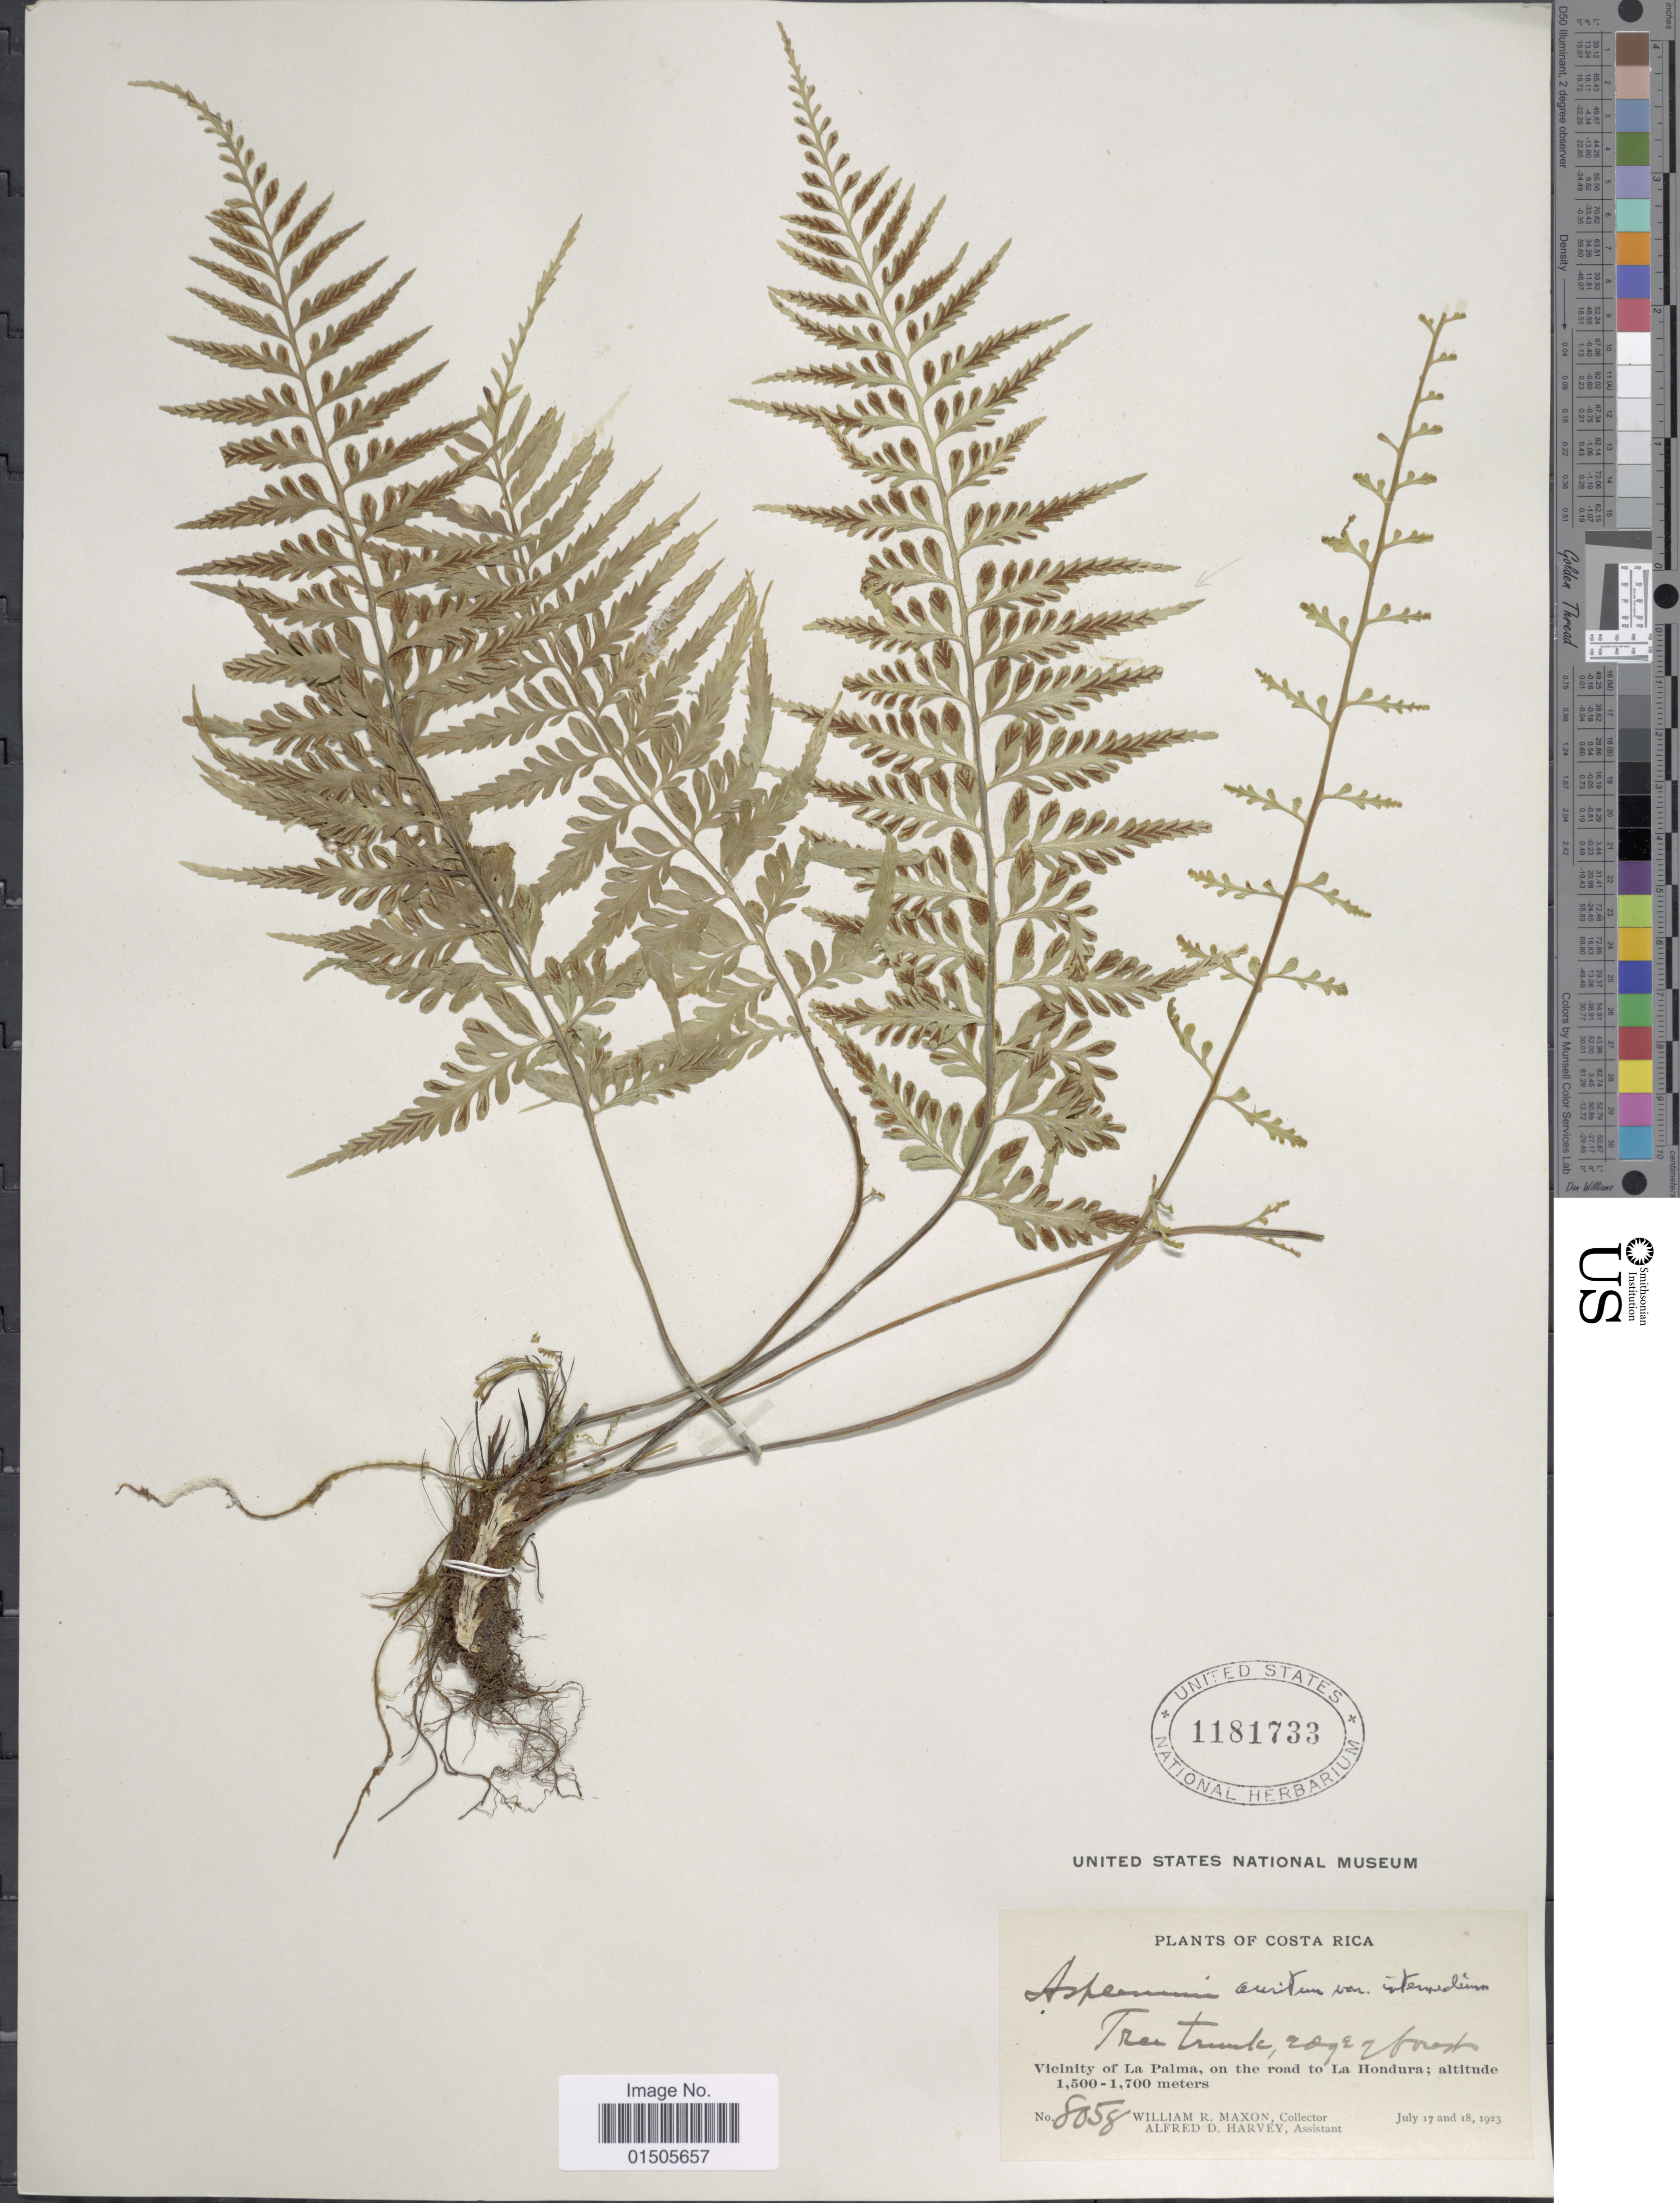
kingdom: Plantae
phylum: Tracheophyta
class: Polypodiopsida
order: Polypodiales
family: Aspleniaceae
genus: Asplenium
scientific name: Asplenium auritum var. intermedium ined.?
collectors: W. R. Maxon & A. D. Harvey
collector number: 8058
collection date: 1923-07-17/1923-07-18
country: Costa Rica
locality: Vicinity of La Palma, on the road to La Hondura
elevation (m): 1500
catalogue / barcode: US 1181733